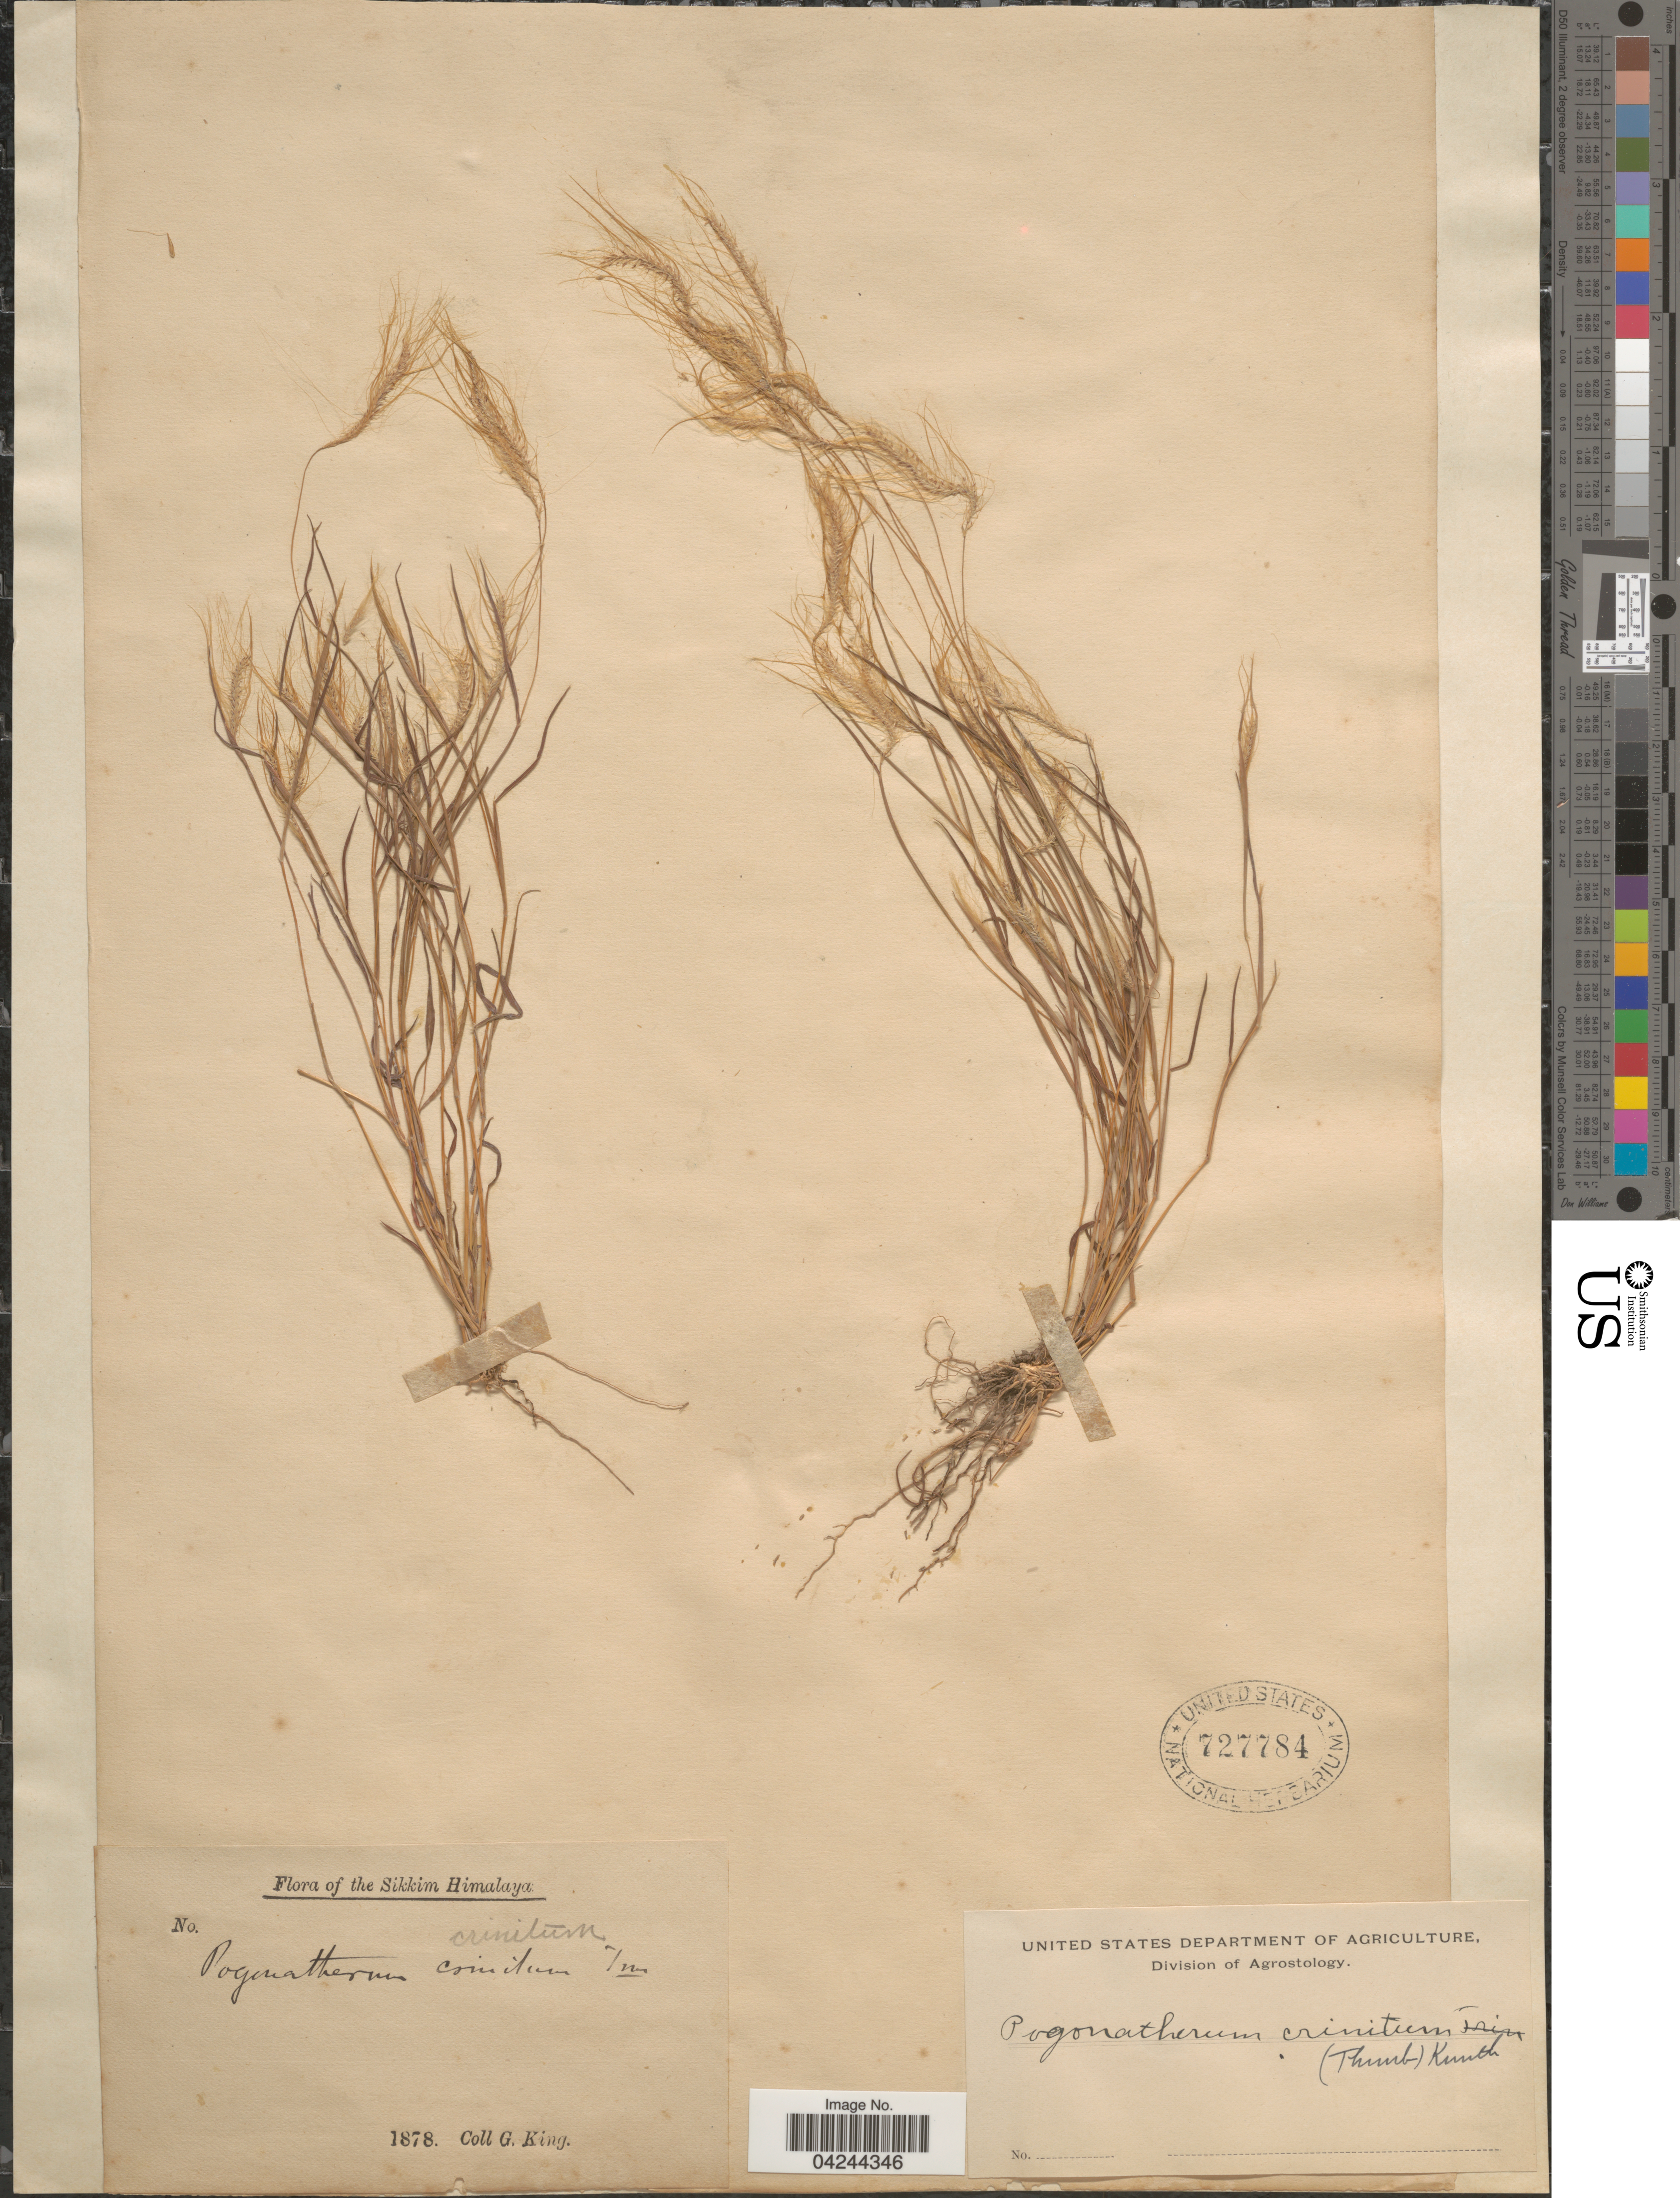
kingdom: Plantae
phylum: Tracheophyta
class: Liliopsida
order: Poales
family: Poaceae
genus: Pogonatherum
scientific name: Pogonatherum crinitum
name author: (Thunb.) Kunth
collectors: G. King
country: India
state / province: Sikkim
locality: Sikkim Himalaya.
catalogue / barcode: US 727784